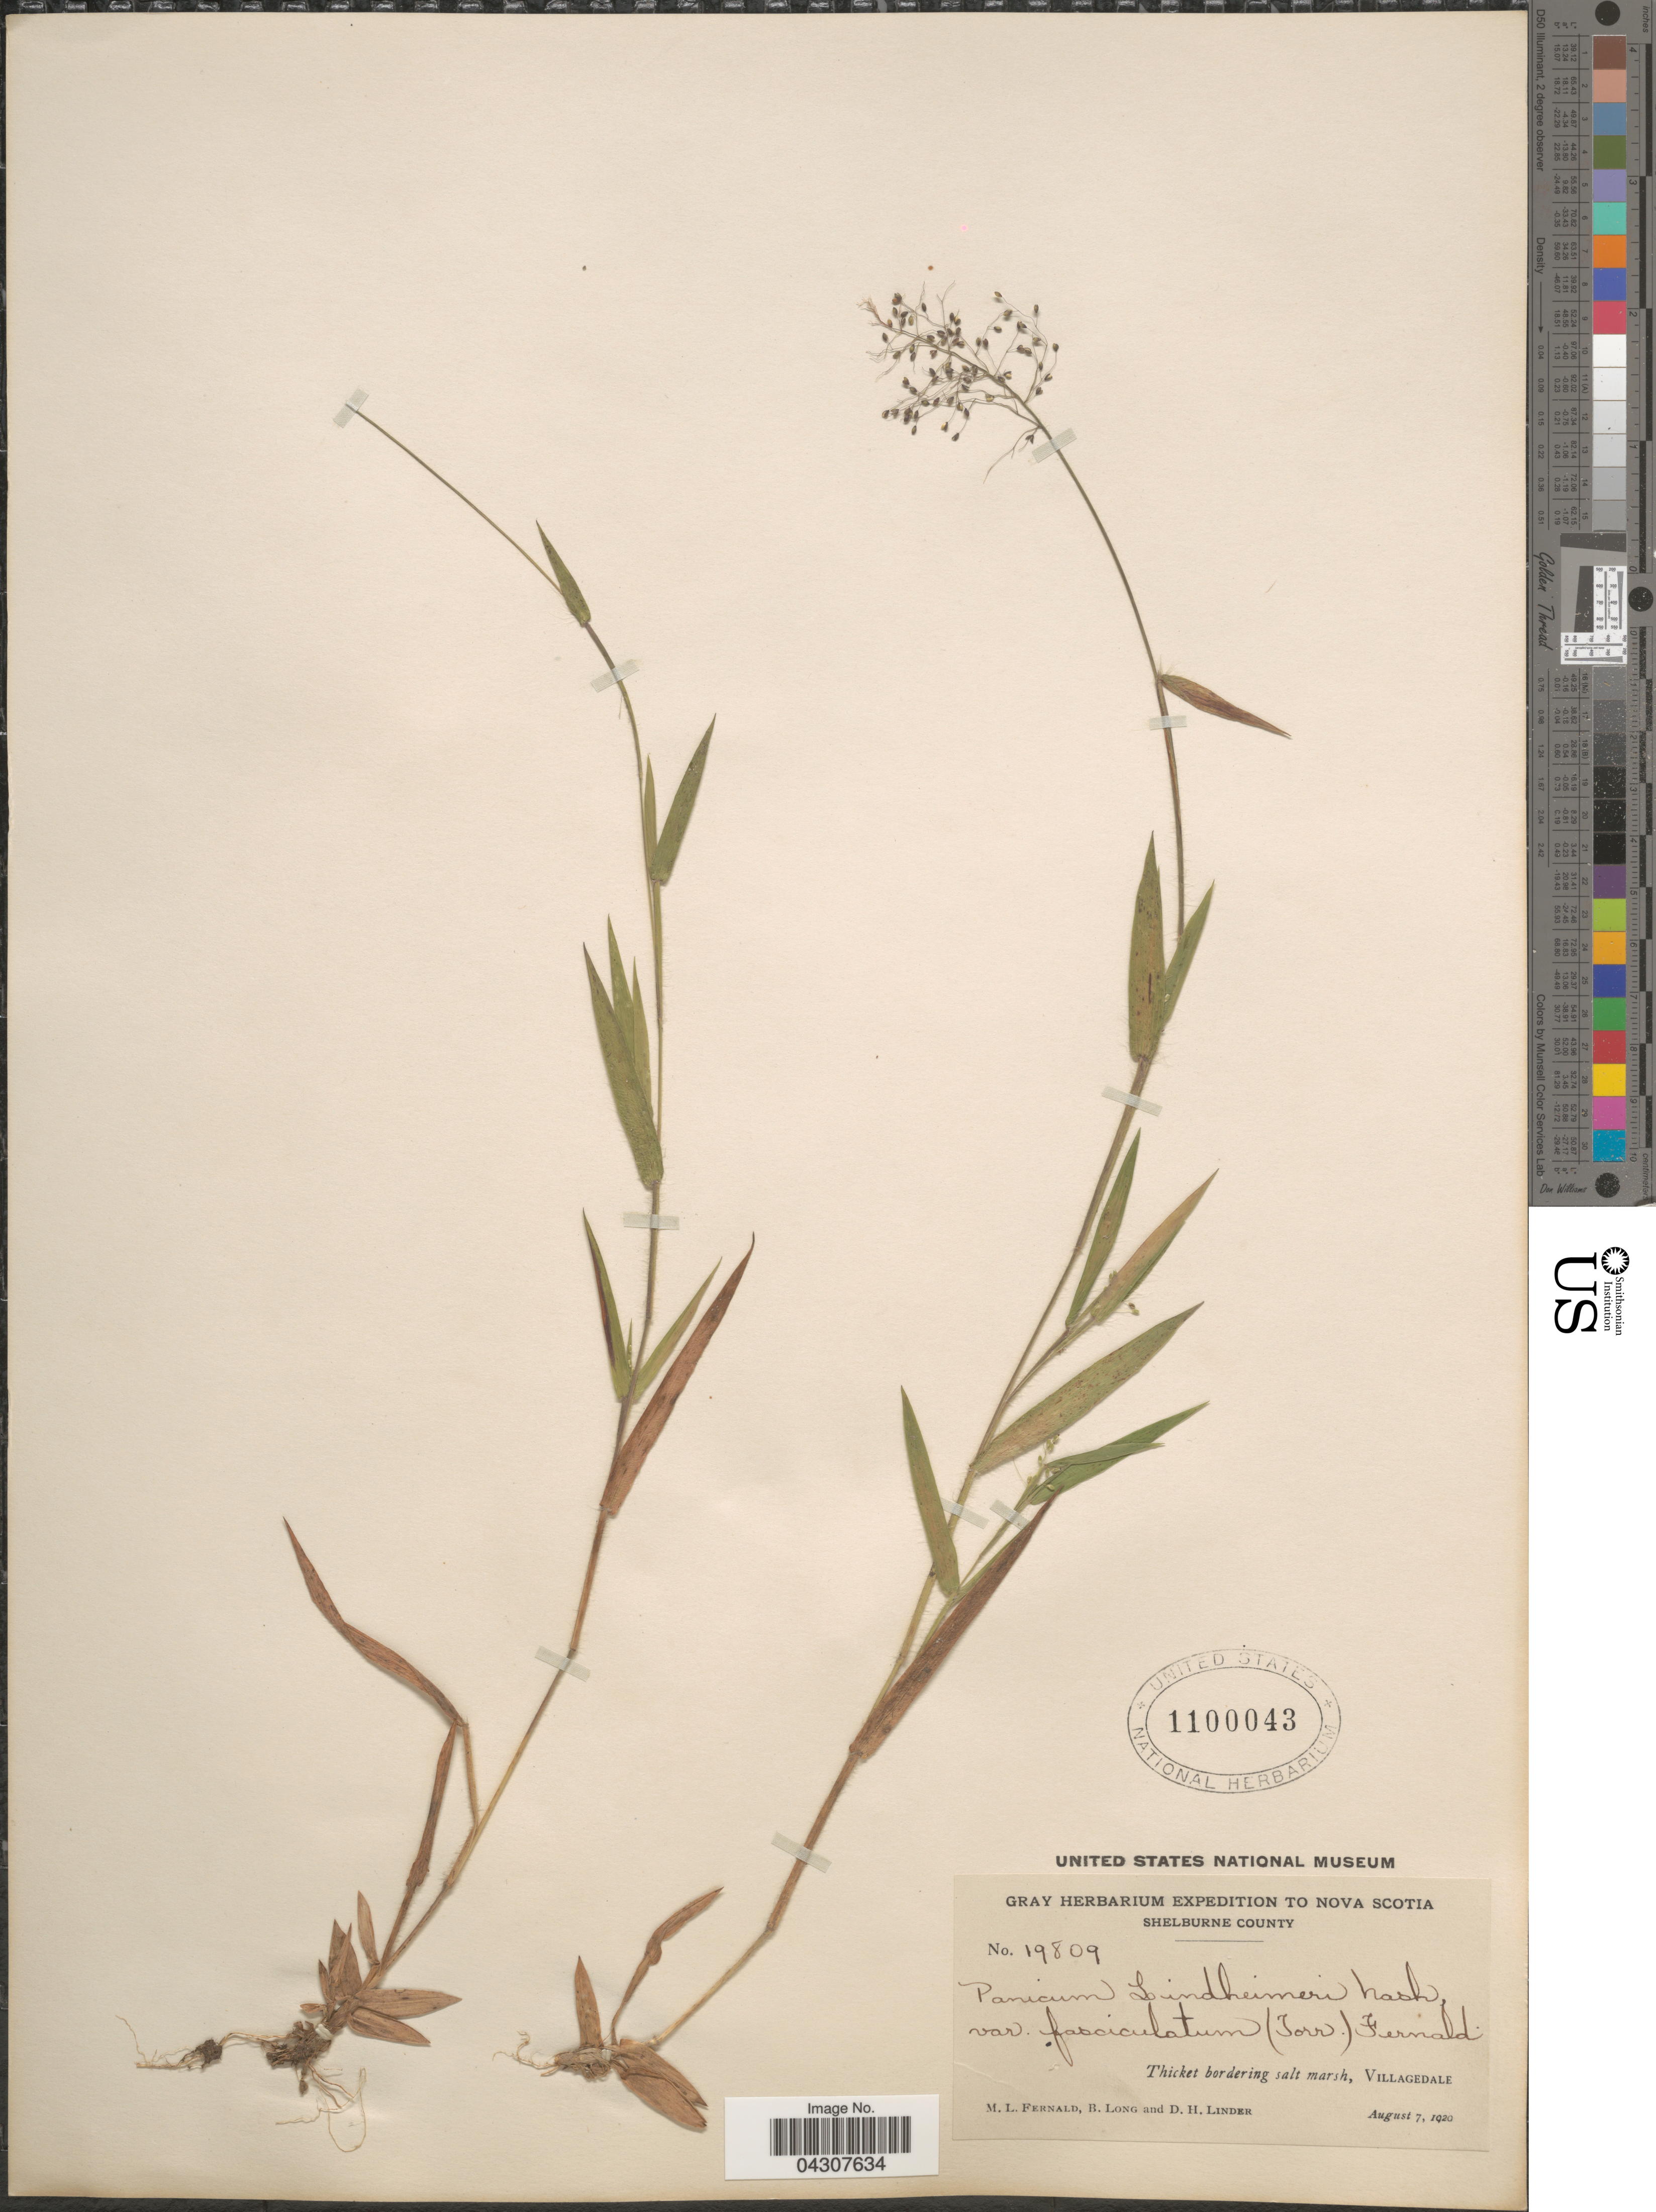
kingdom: Plantae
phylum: Tracheophyta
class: Liliopsida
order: Poales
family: Poaceae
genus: Dichanthelium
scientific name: Dichanthelium acuminatum var. acuminatum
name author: (Sw.) Gould & C.A. Clark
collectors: M. L. Fernald, B. Long & D. Linder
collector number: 19809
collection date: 1920-08-07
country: Canada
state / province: Nova Scotia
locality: Gray Herbarium Expedition to Nova Scotia. Shelburne County. Thicket bordering salt marsh, Villagedale.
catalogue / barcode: US 1100043